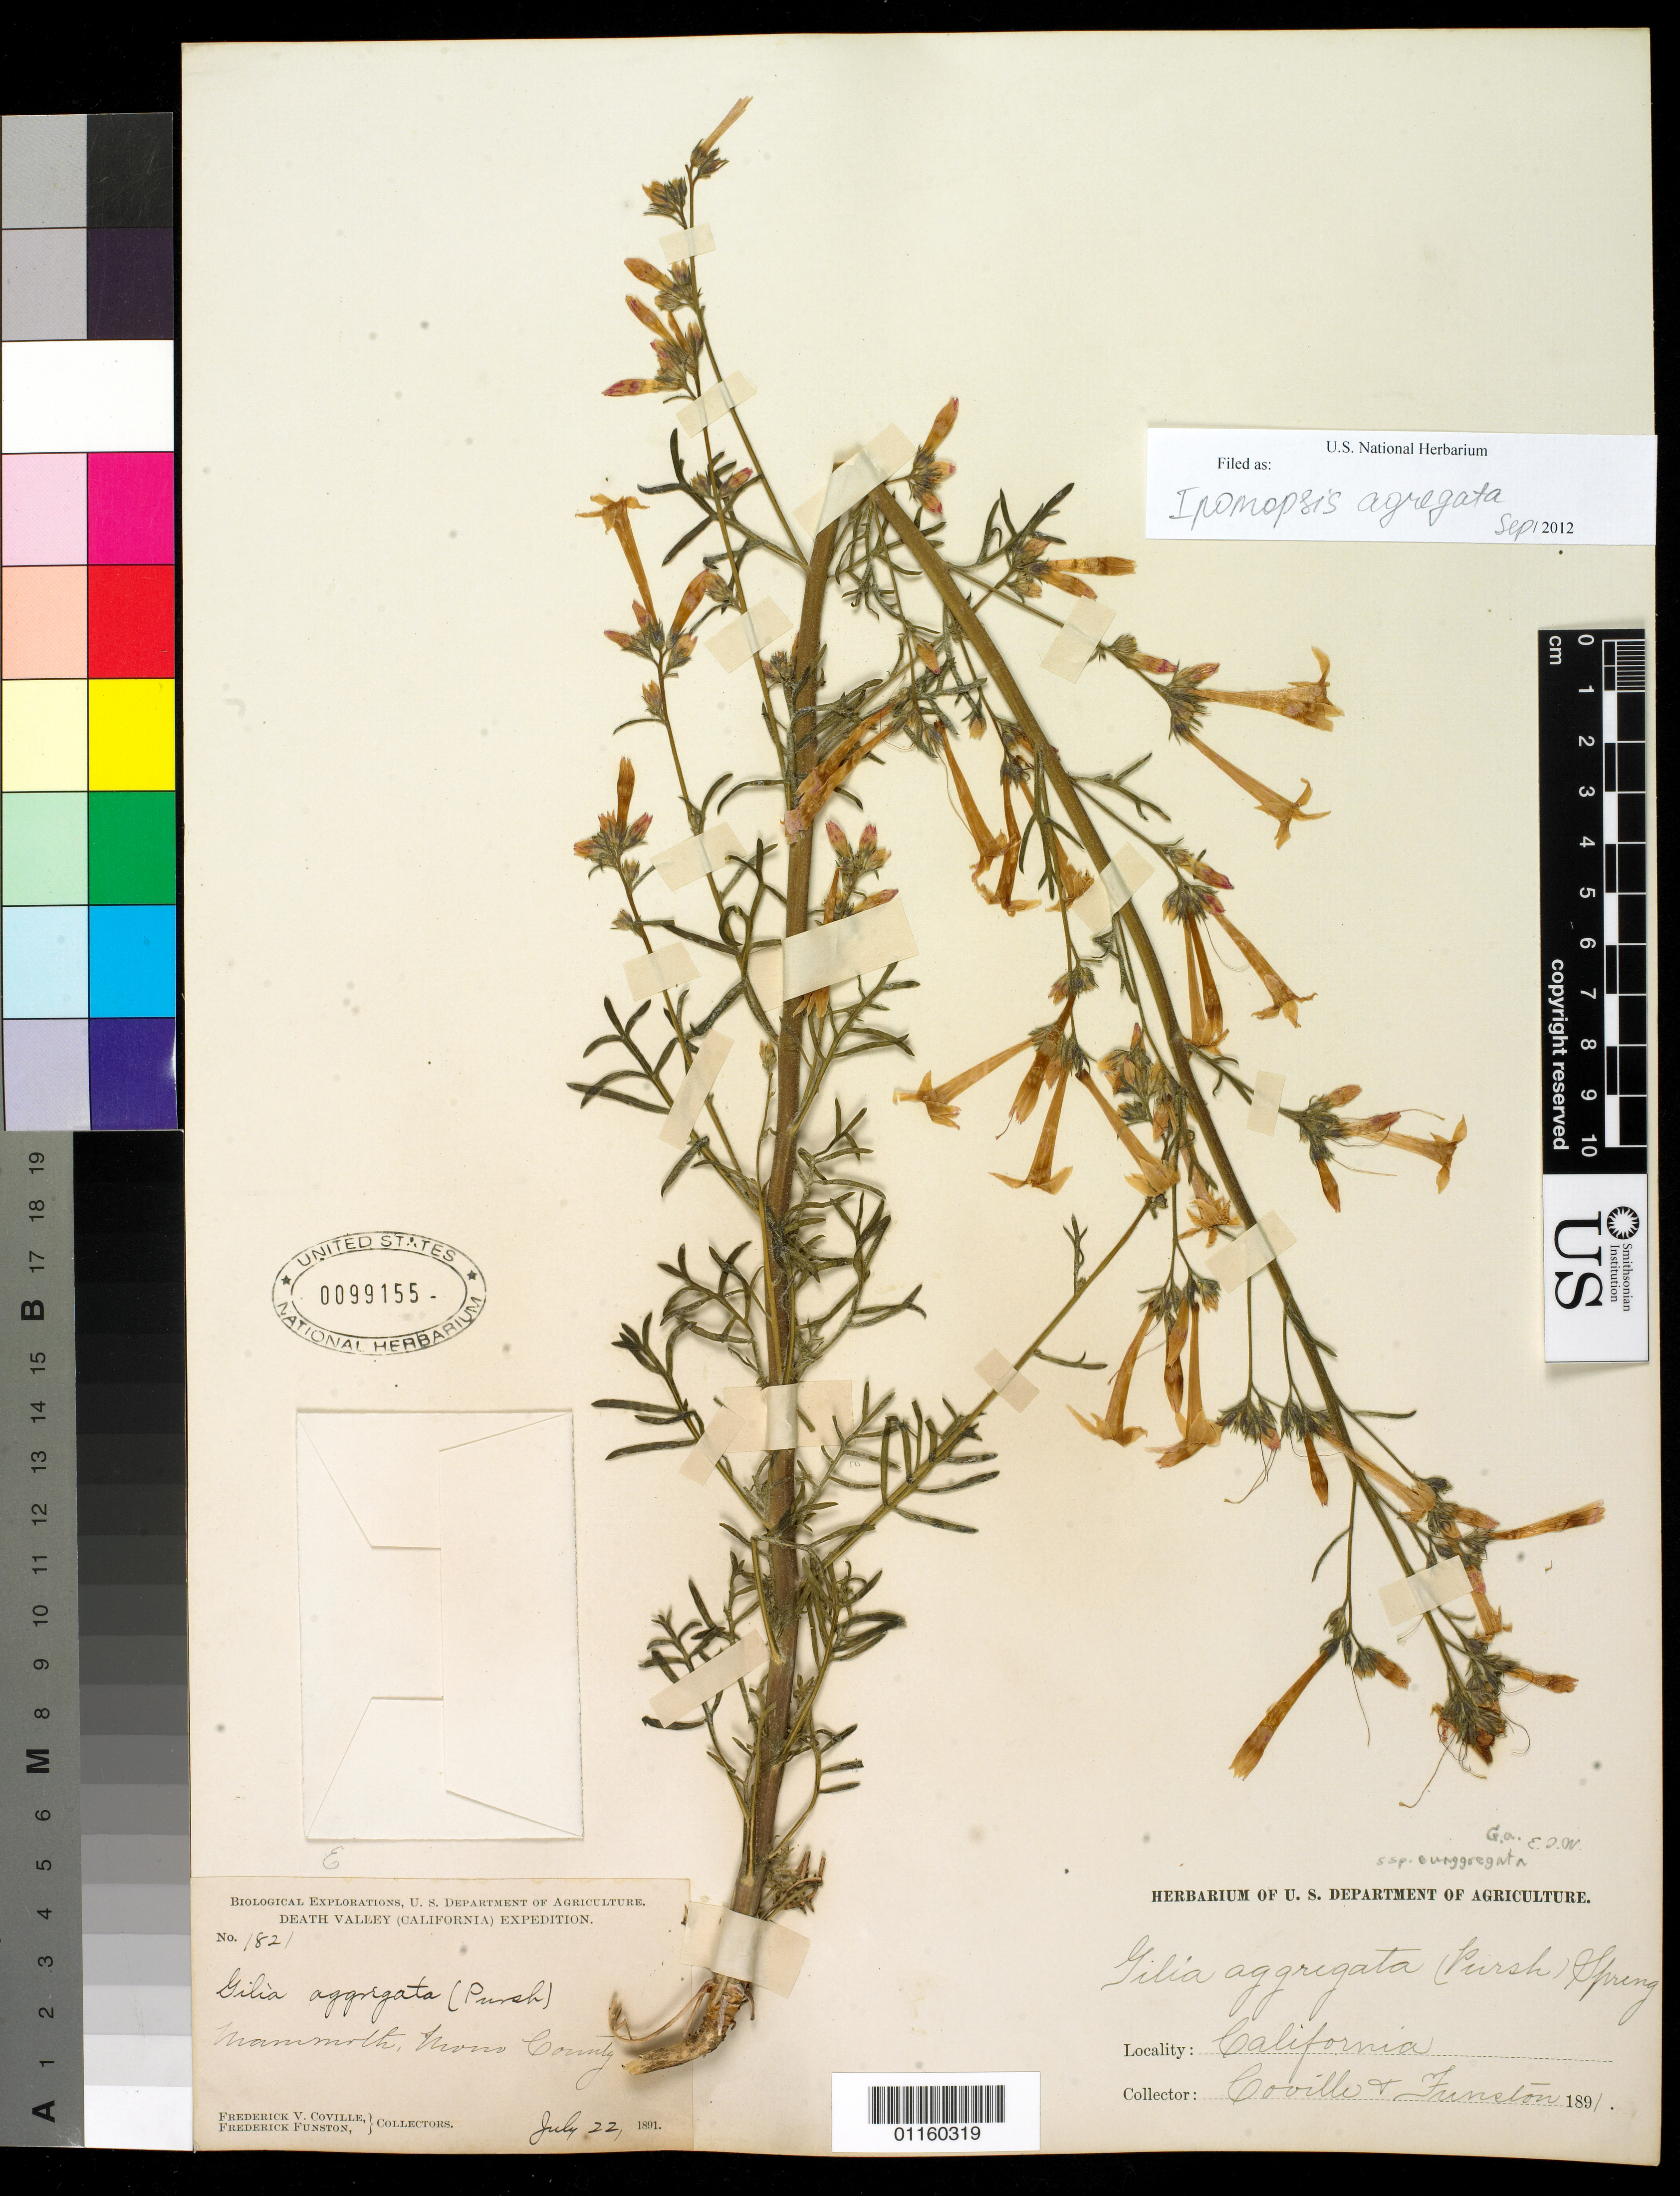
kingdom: Plantae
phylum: Tracheophyta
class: Magnoliopsida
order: Ericales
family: Polemoniaceae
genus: Ipomopsis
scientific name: Ipomopsis aggregata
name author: (Pursh) V.E. Grant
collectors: F. V. Coville & F. Funston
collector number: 1821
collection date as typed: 22 Jul 1891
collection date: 1891-07-22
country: United States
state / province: North Dakota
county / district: Mono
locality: Mammoth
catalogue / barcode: US 99155